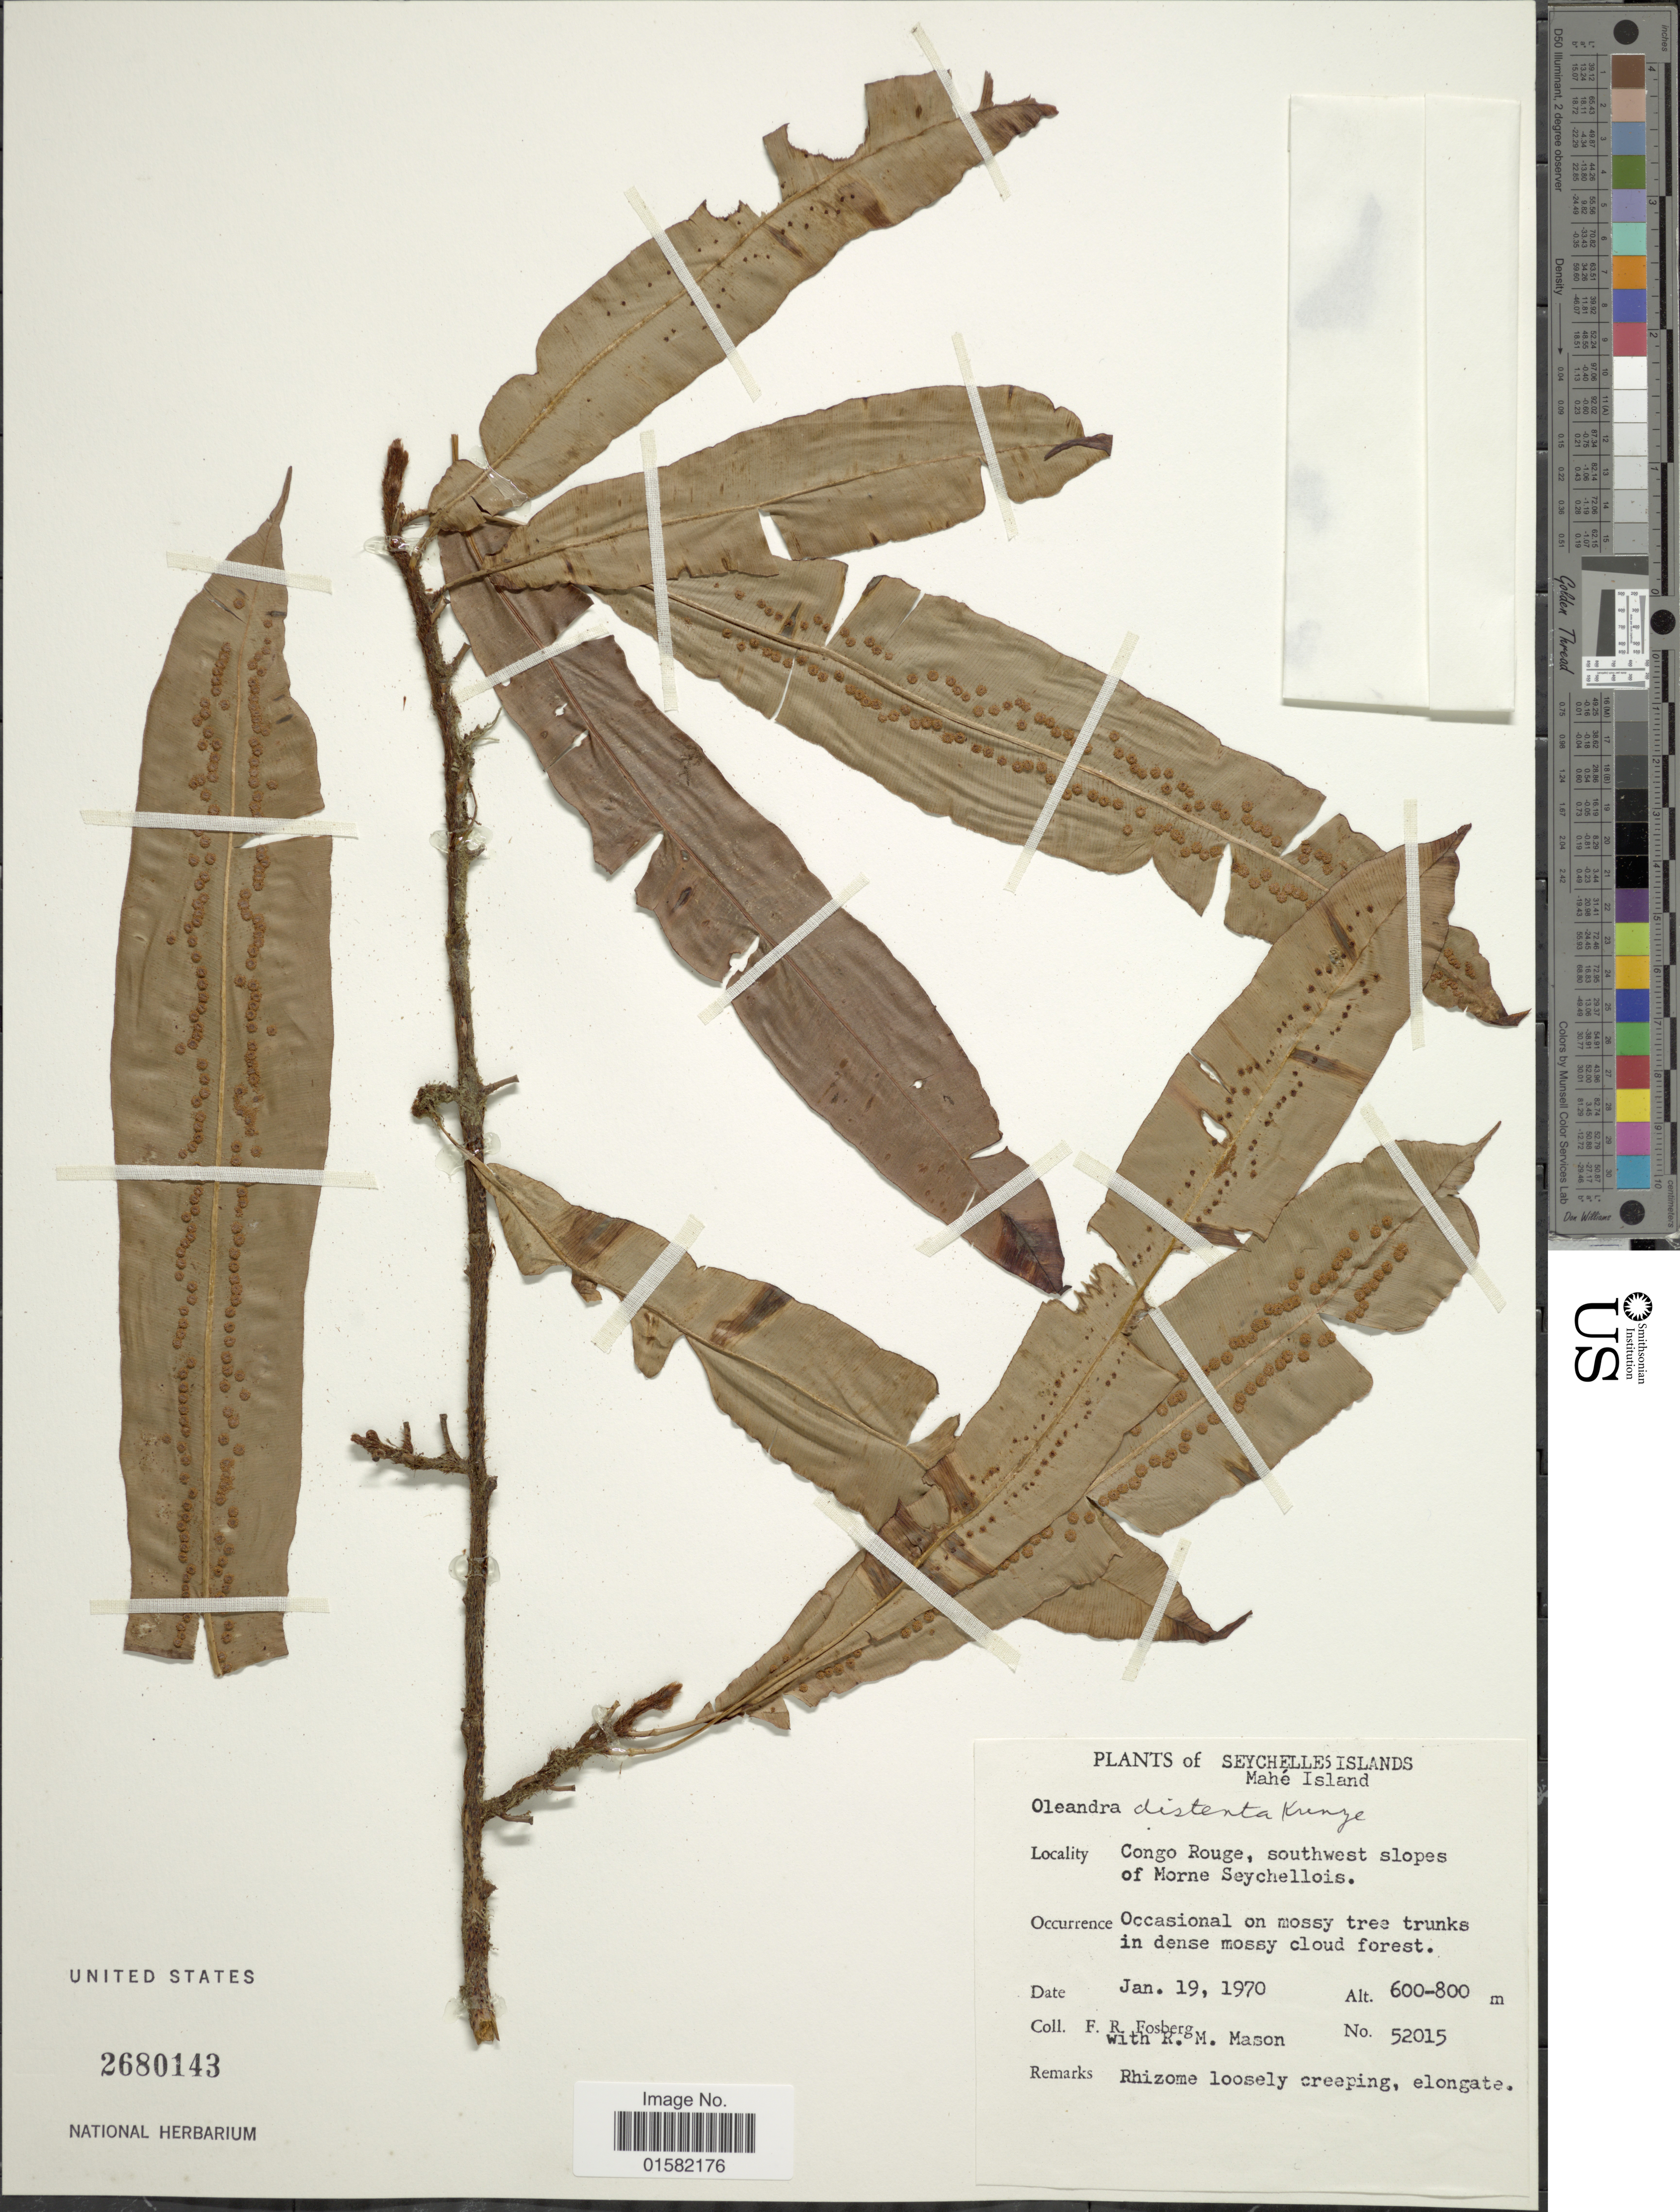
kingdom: Plantae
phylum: Tracheophyta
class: Polypodiopsida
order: Polypodiales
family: Oleandraceae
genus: Oleandra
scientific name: Oleandra distenta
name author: Kunze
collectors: F. R. Fosberg & R. Mason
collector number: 52015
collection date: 1970-01-19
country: Seychelles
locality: Seychelles Islands, Mahé Island, Congo Rouge, southwest slopes of Morne Seychellois.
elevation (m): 600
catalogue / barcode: US 2680143